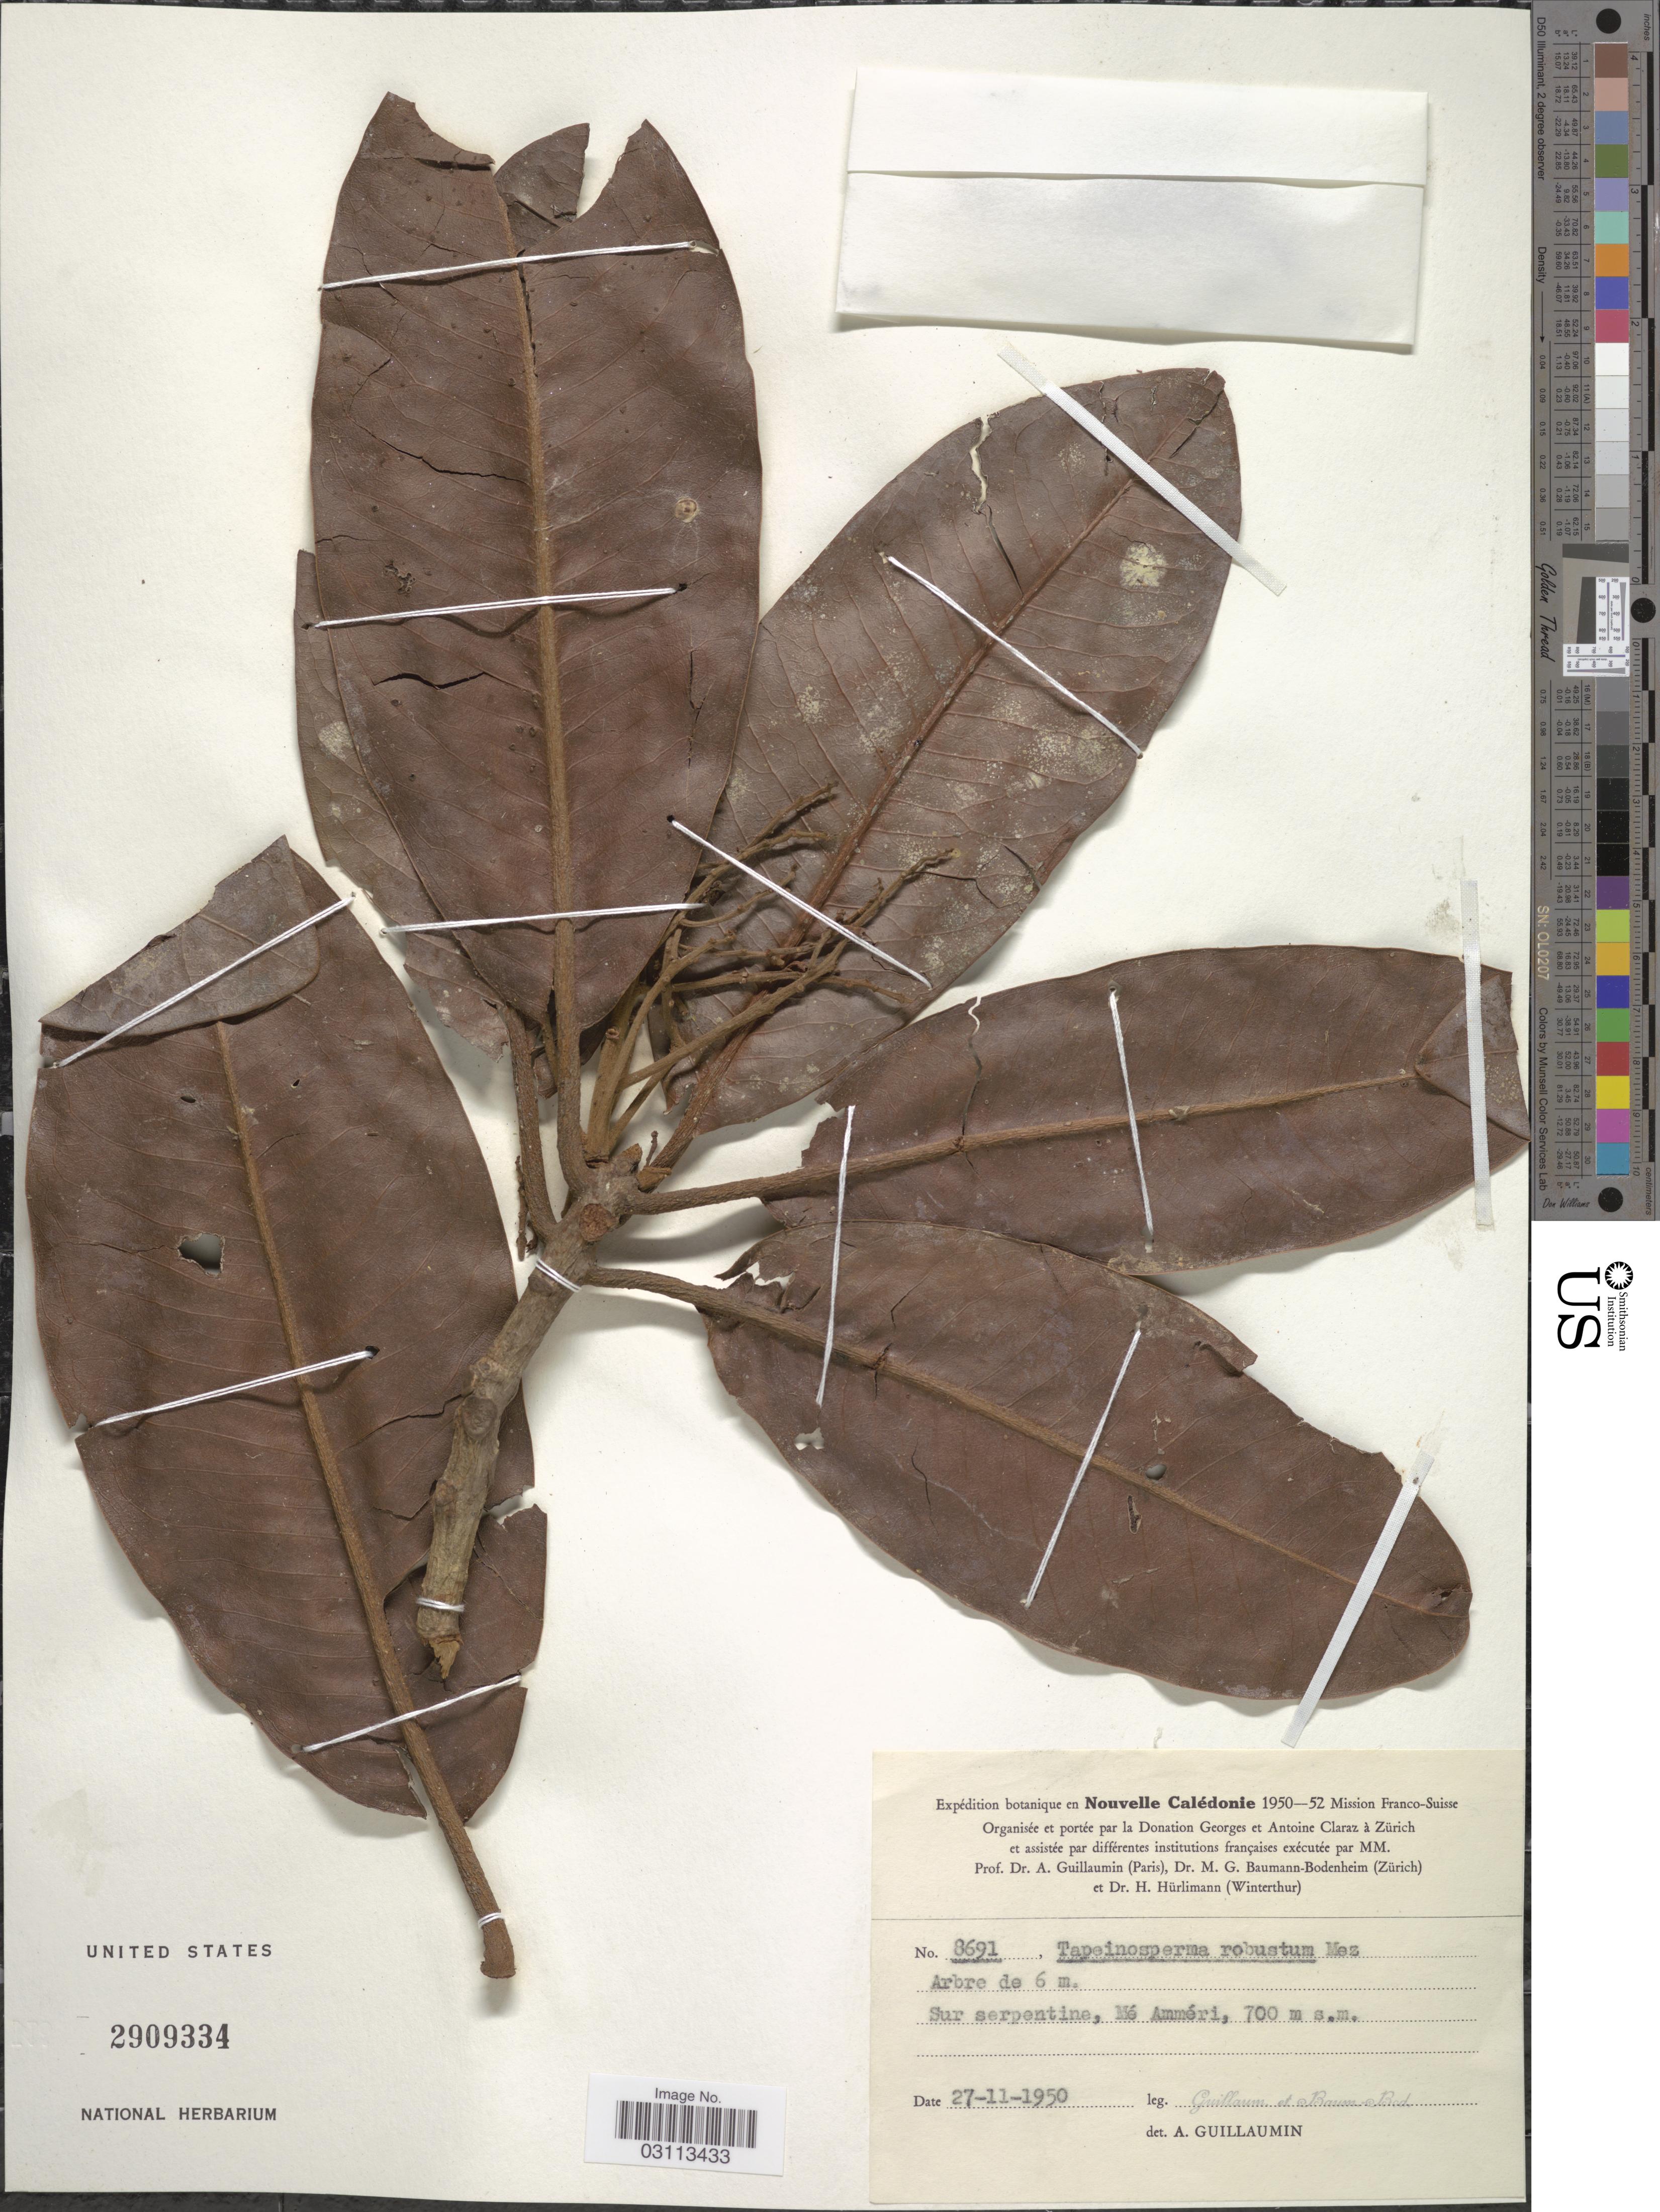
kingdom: Plantae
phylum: Tracheophyta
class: Magnoliopsida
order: Ericales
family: Primulaceae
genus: Tapeinosperma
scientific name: Tapeinosperma robustum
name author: Mez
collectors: A. Guillaumin & M. G. Baumann-Bodenheim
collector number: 8691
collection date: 1950-11-27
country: New Caledonia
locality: Sur serpentine, Mé Amméri.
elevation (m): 700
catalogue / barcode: US 2909334